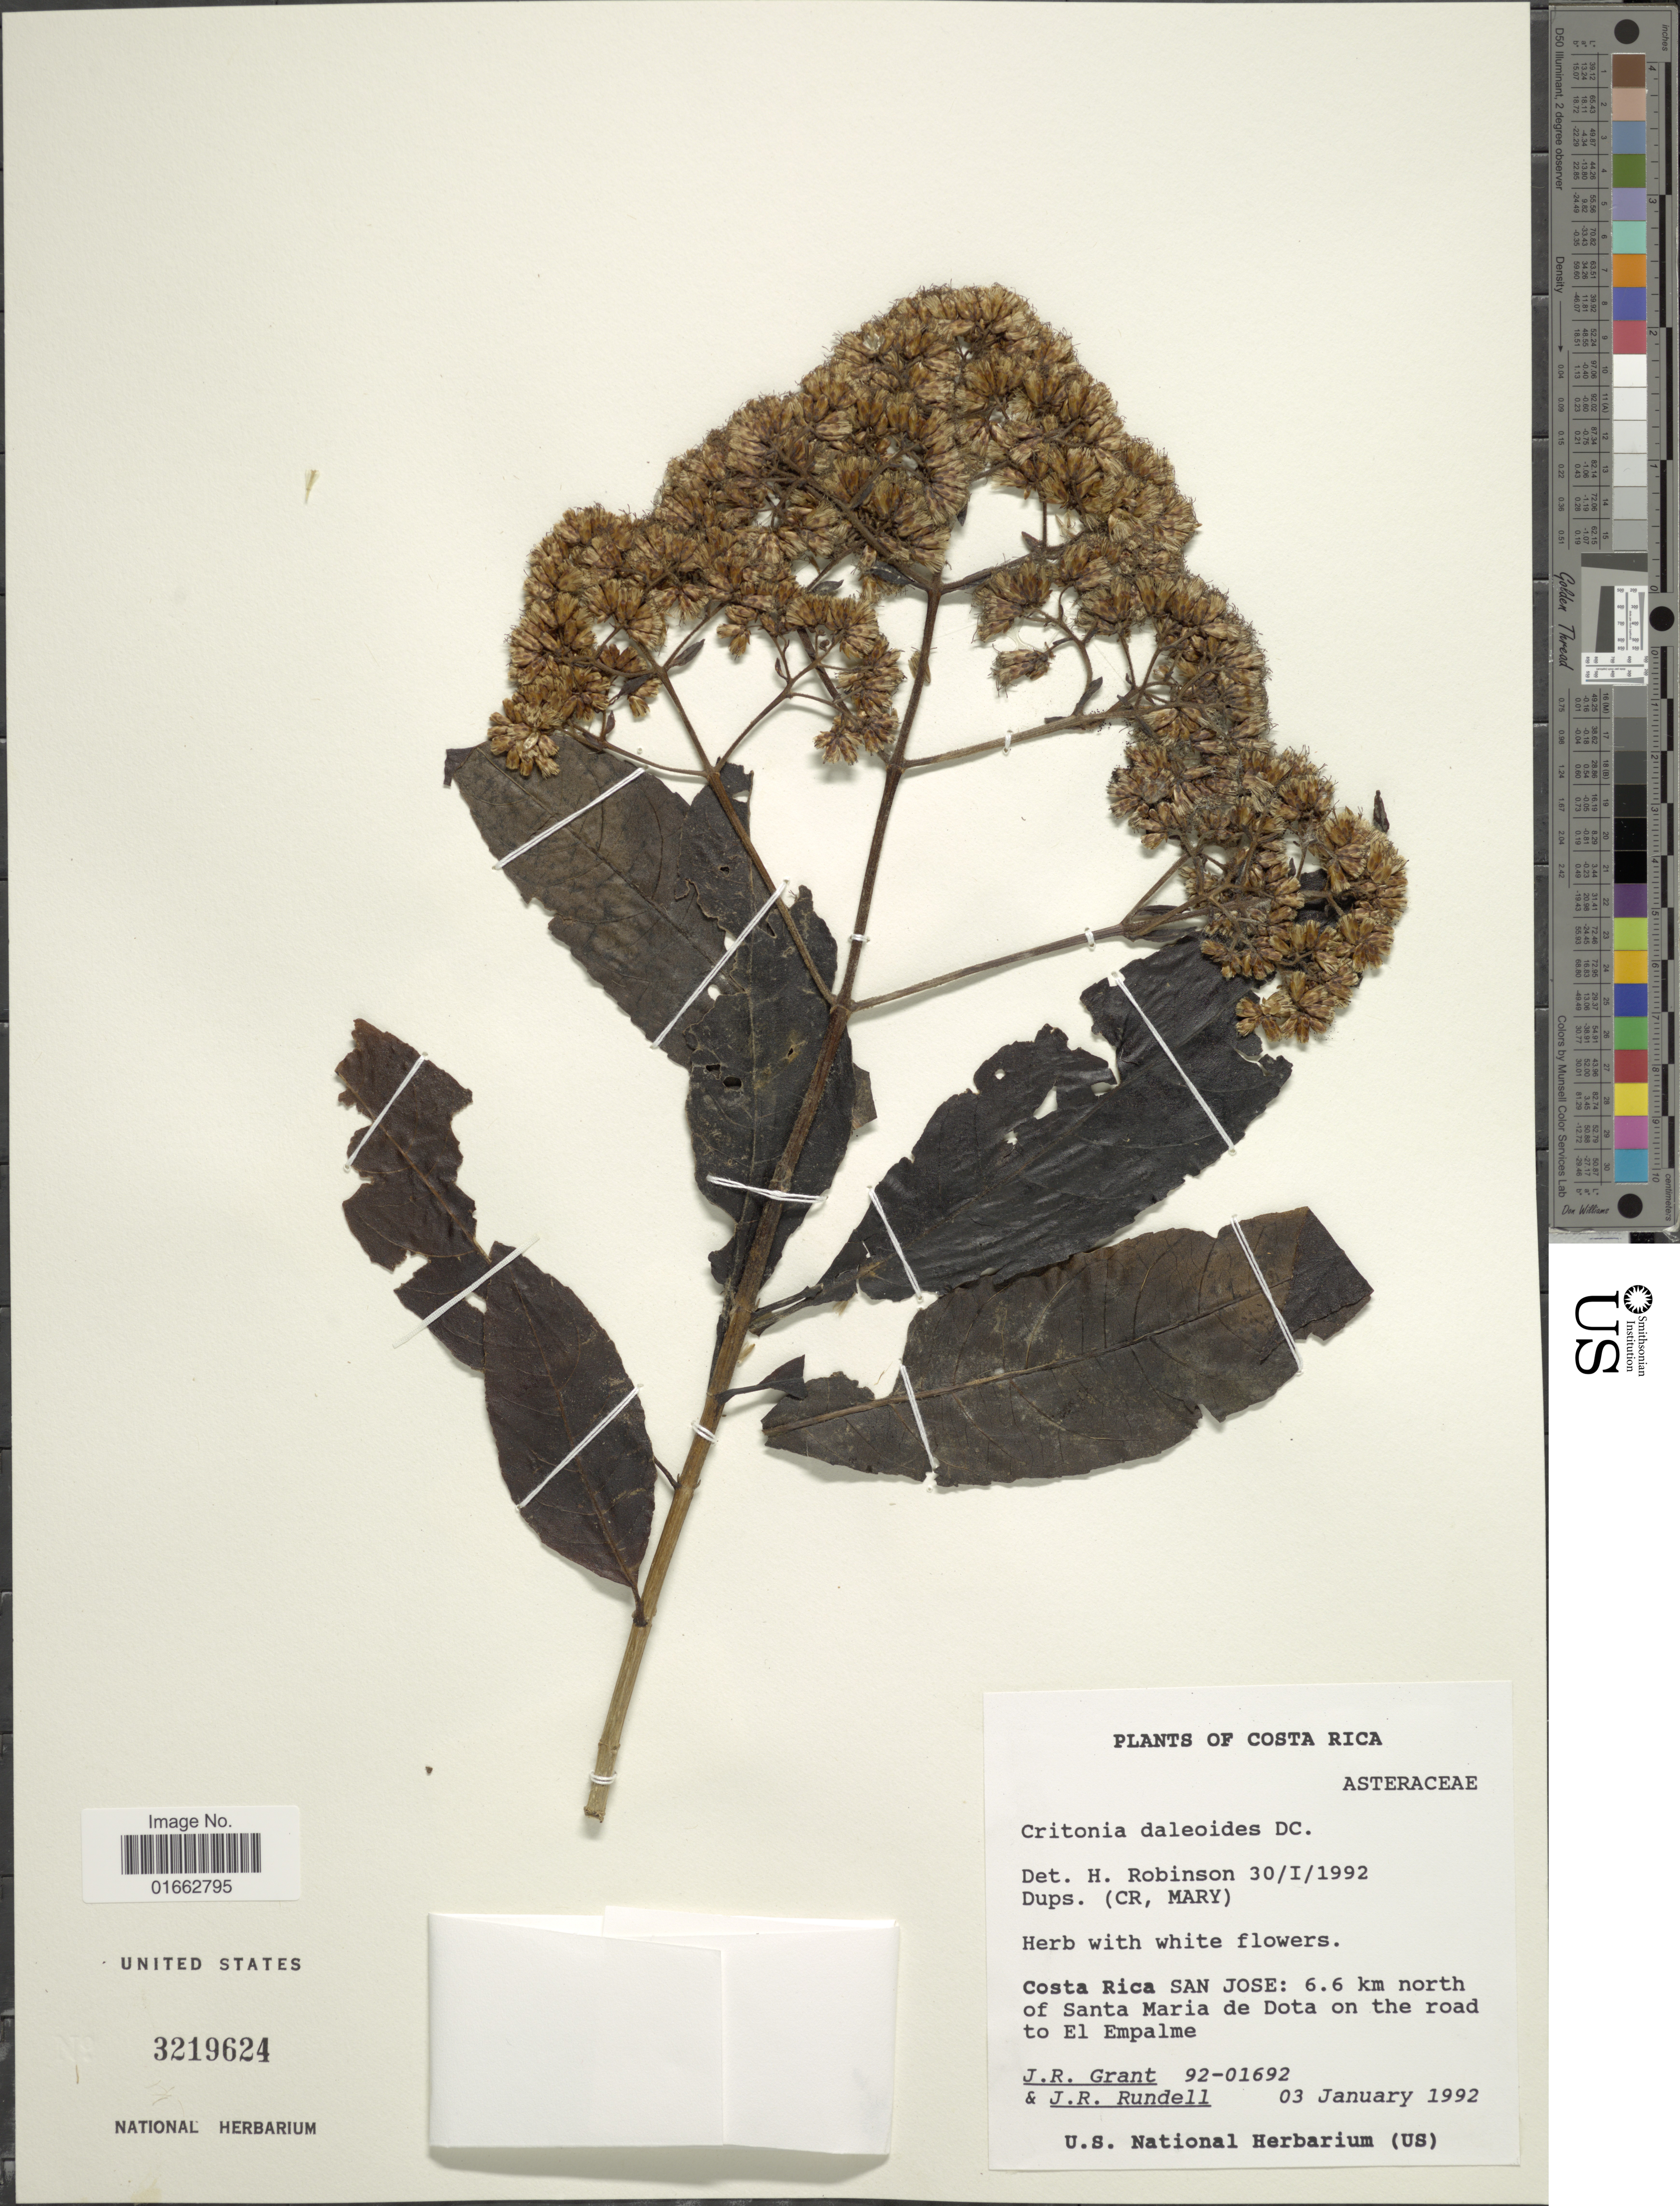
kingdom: Plantae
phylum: Tracheophyta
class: Magnoliopsida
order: Asterales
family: Asteraceae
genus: Critonia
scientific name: Critonia daleoides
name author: DC.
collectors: J. Grant & J. R. Rundell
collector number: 92-01692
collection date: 1992-01-03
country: Costa Rica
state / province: San José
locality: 6.6 km north of Santa Maria de Dota on the road to El Empalme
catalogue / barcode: US 3219624